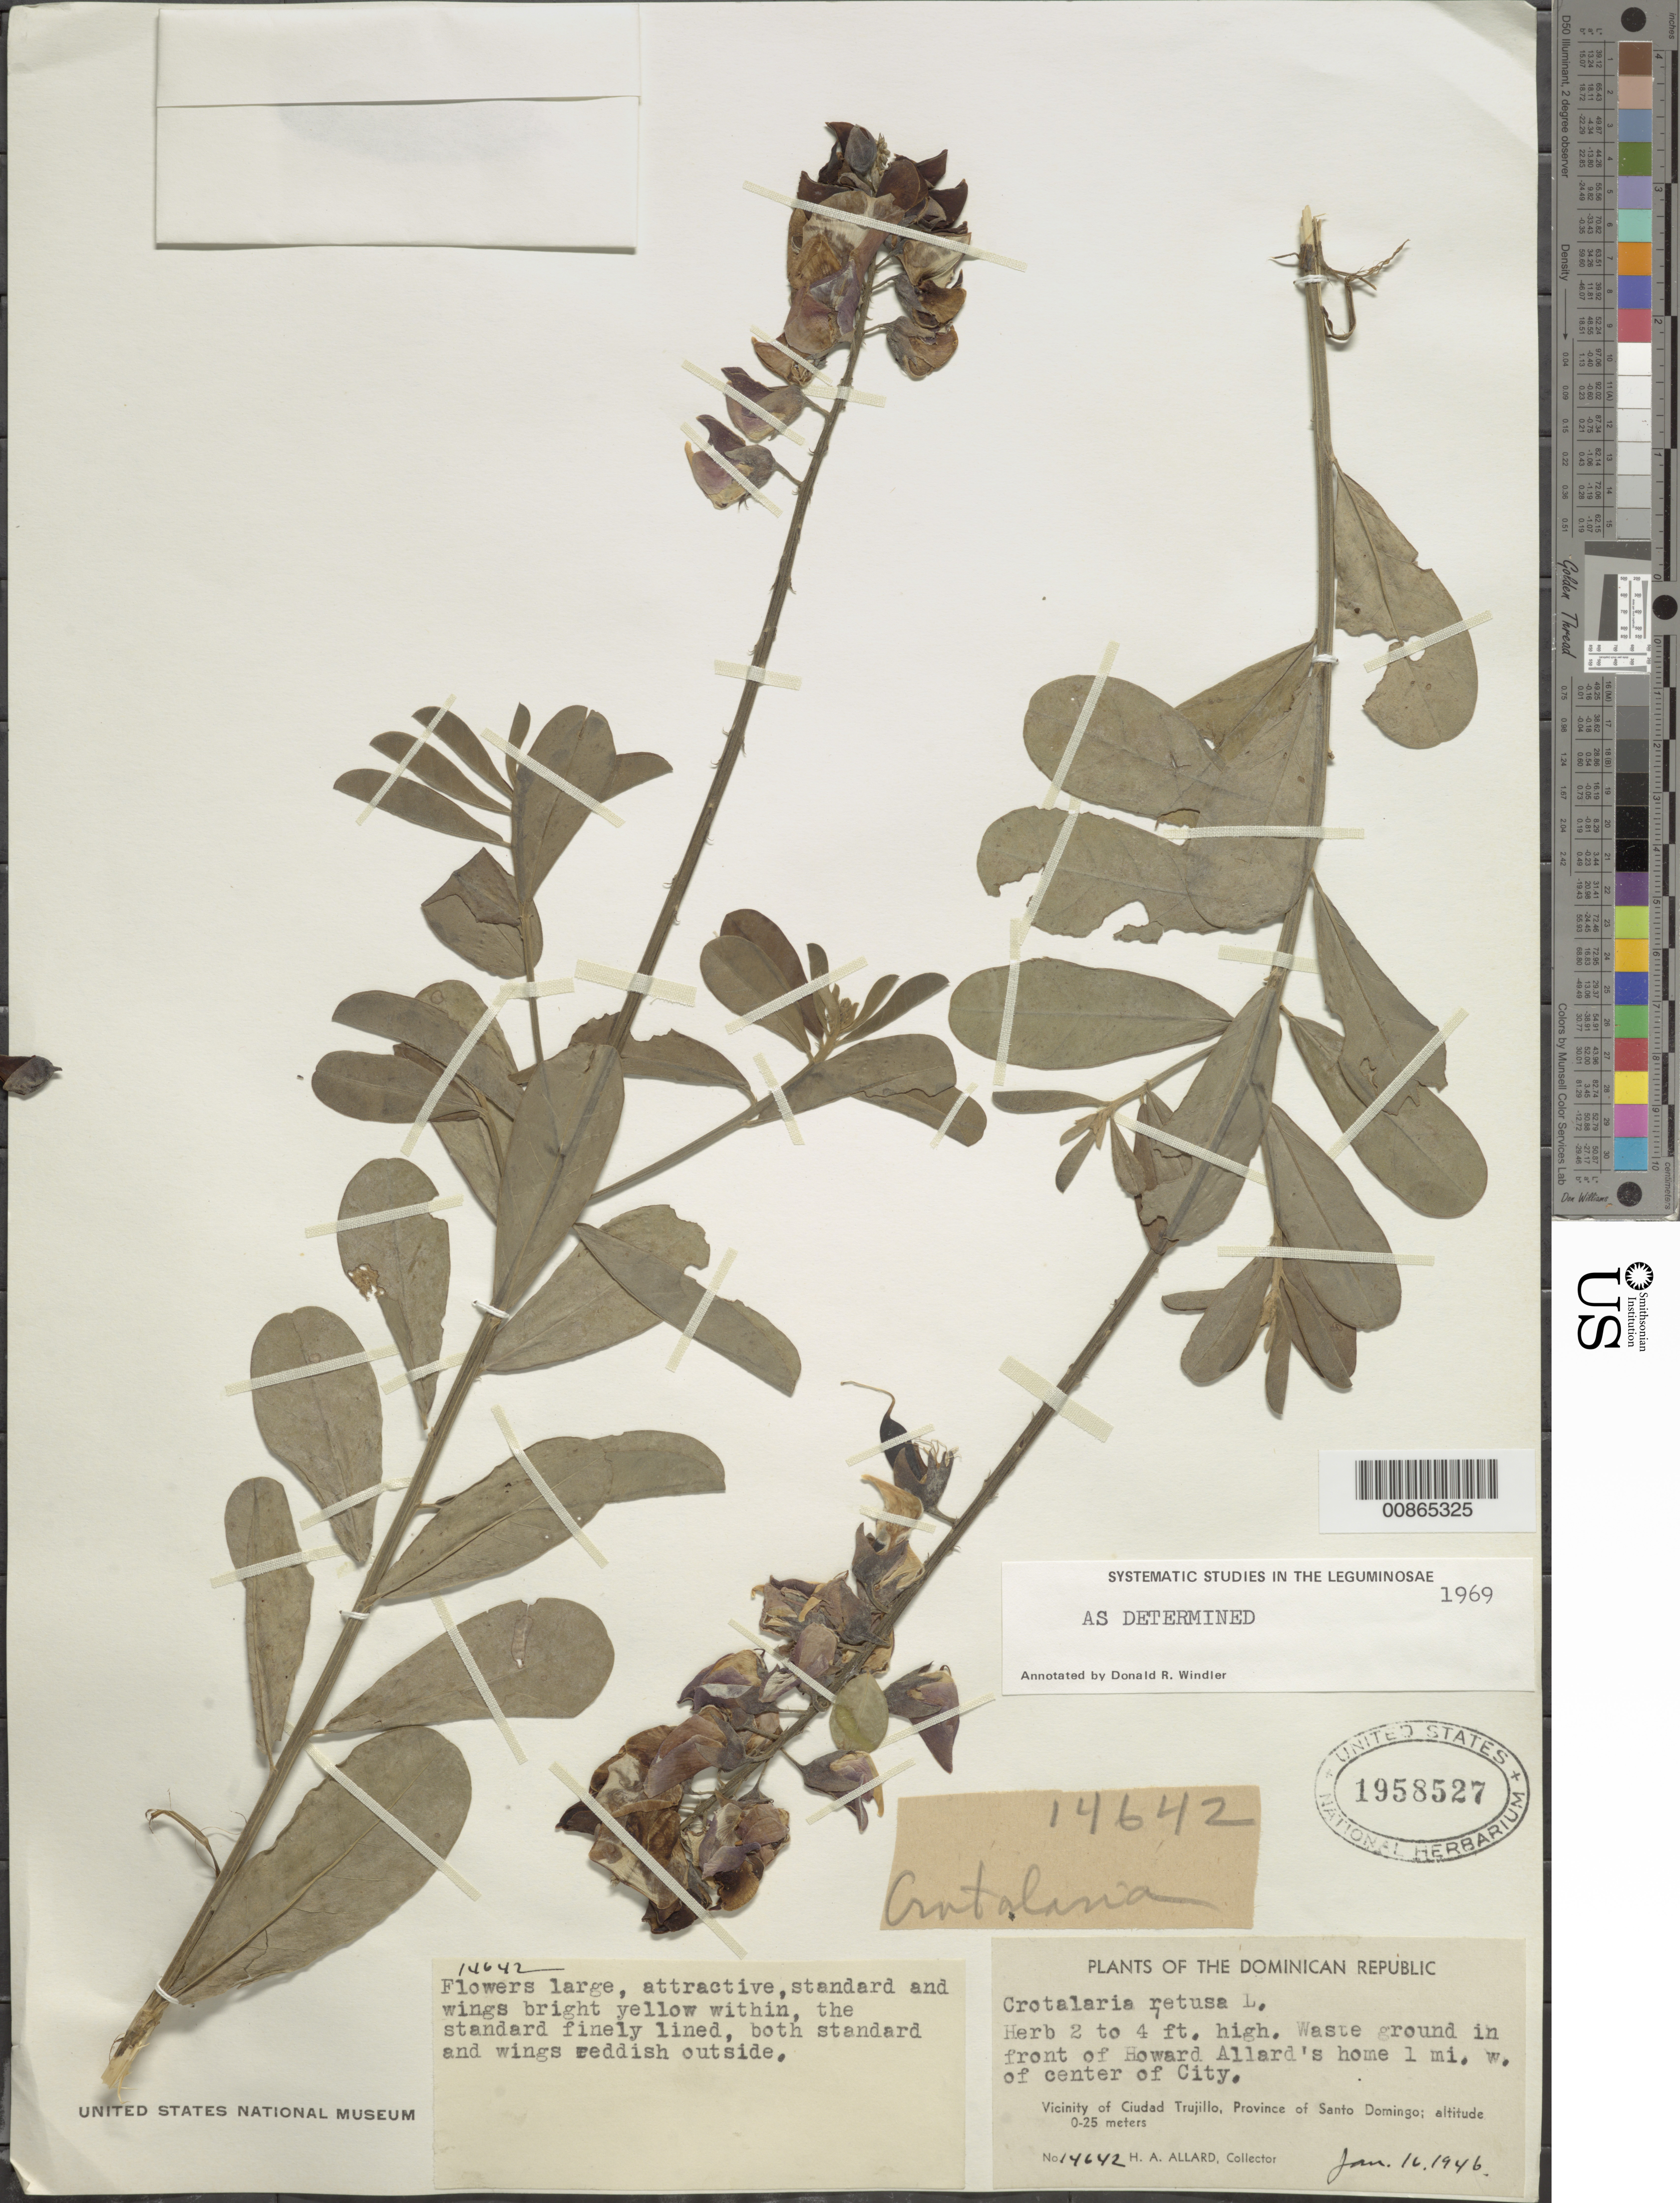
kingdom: Plantae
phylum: Tracheophyta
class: Magnoliopsida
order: Fabales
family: Fabaceae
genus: Crotalaria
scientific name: Crotalaria retusa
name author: L.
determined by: Windler, D. R.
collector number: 14642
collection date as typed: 16 Jan 1946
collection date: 1946-01-16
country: Dominican Republic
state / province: Distrito Nacional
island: Hispaniola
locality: Vicinity of Ciudad Trujillo, Province of Santo Domingo (obsolete). Waste ground in front of Howard Allard's home, 1 mi. W of center of city.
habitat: Waste ground.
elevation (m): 0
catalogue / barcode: US 1958527